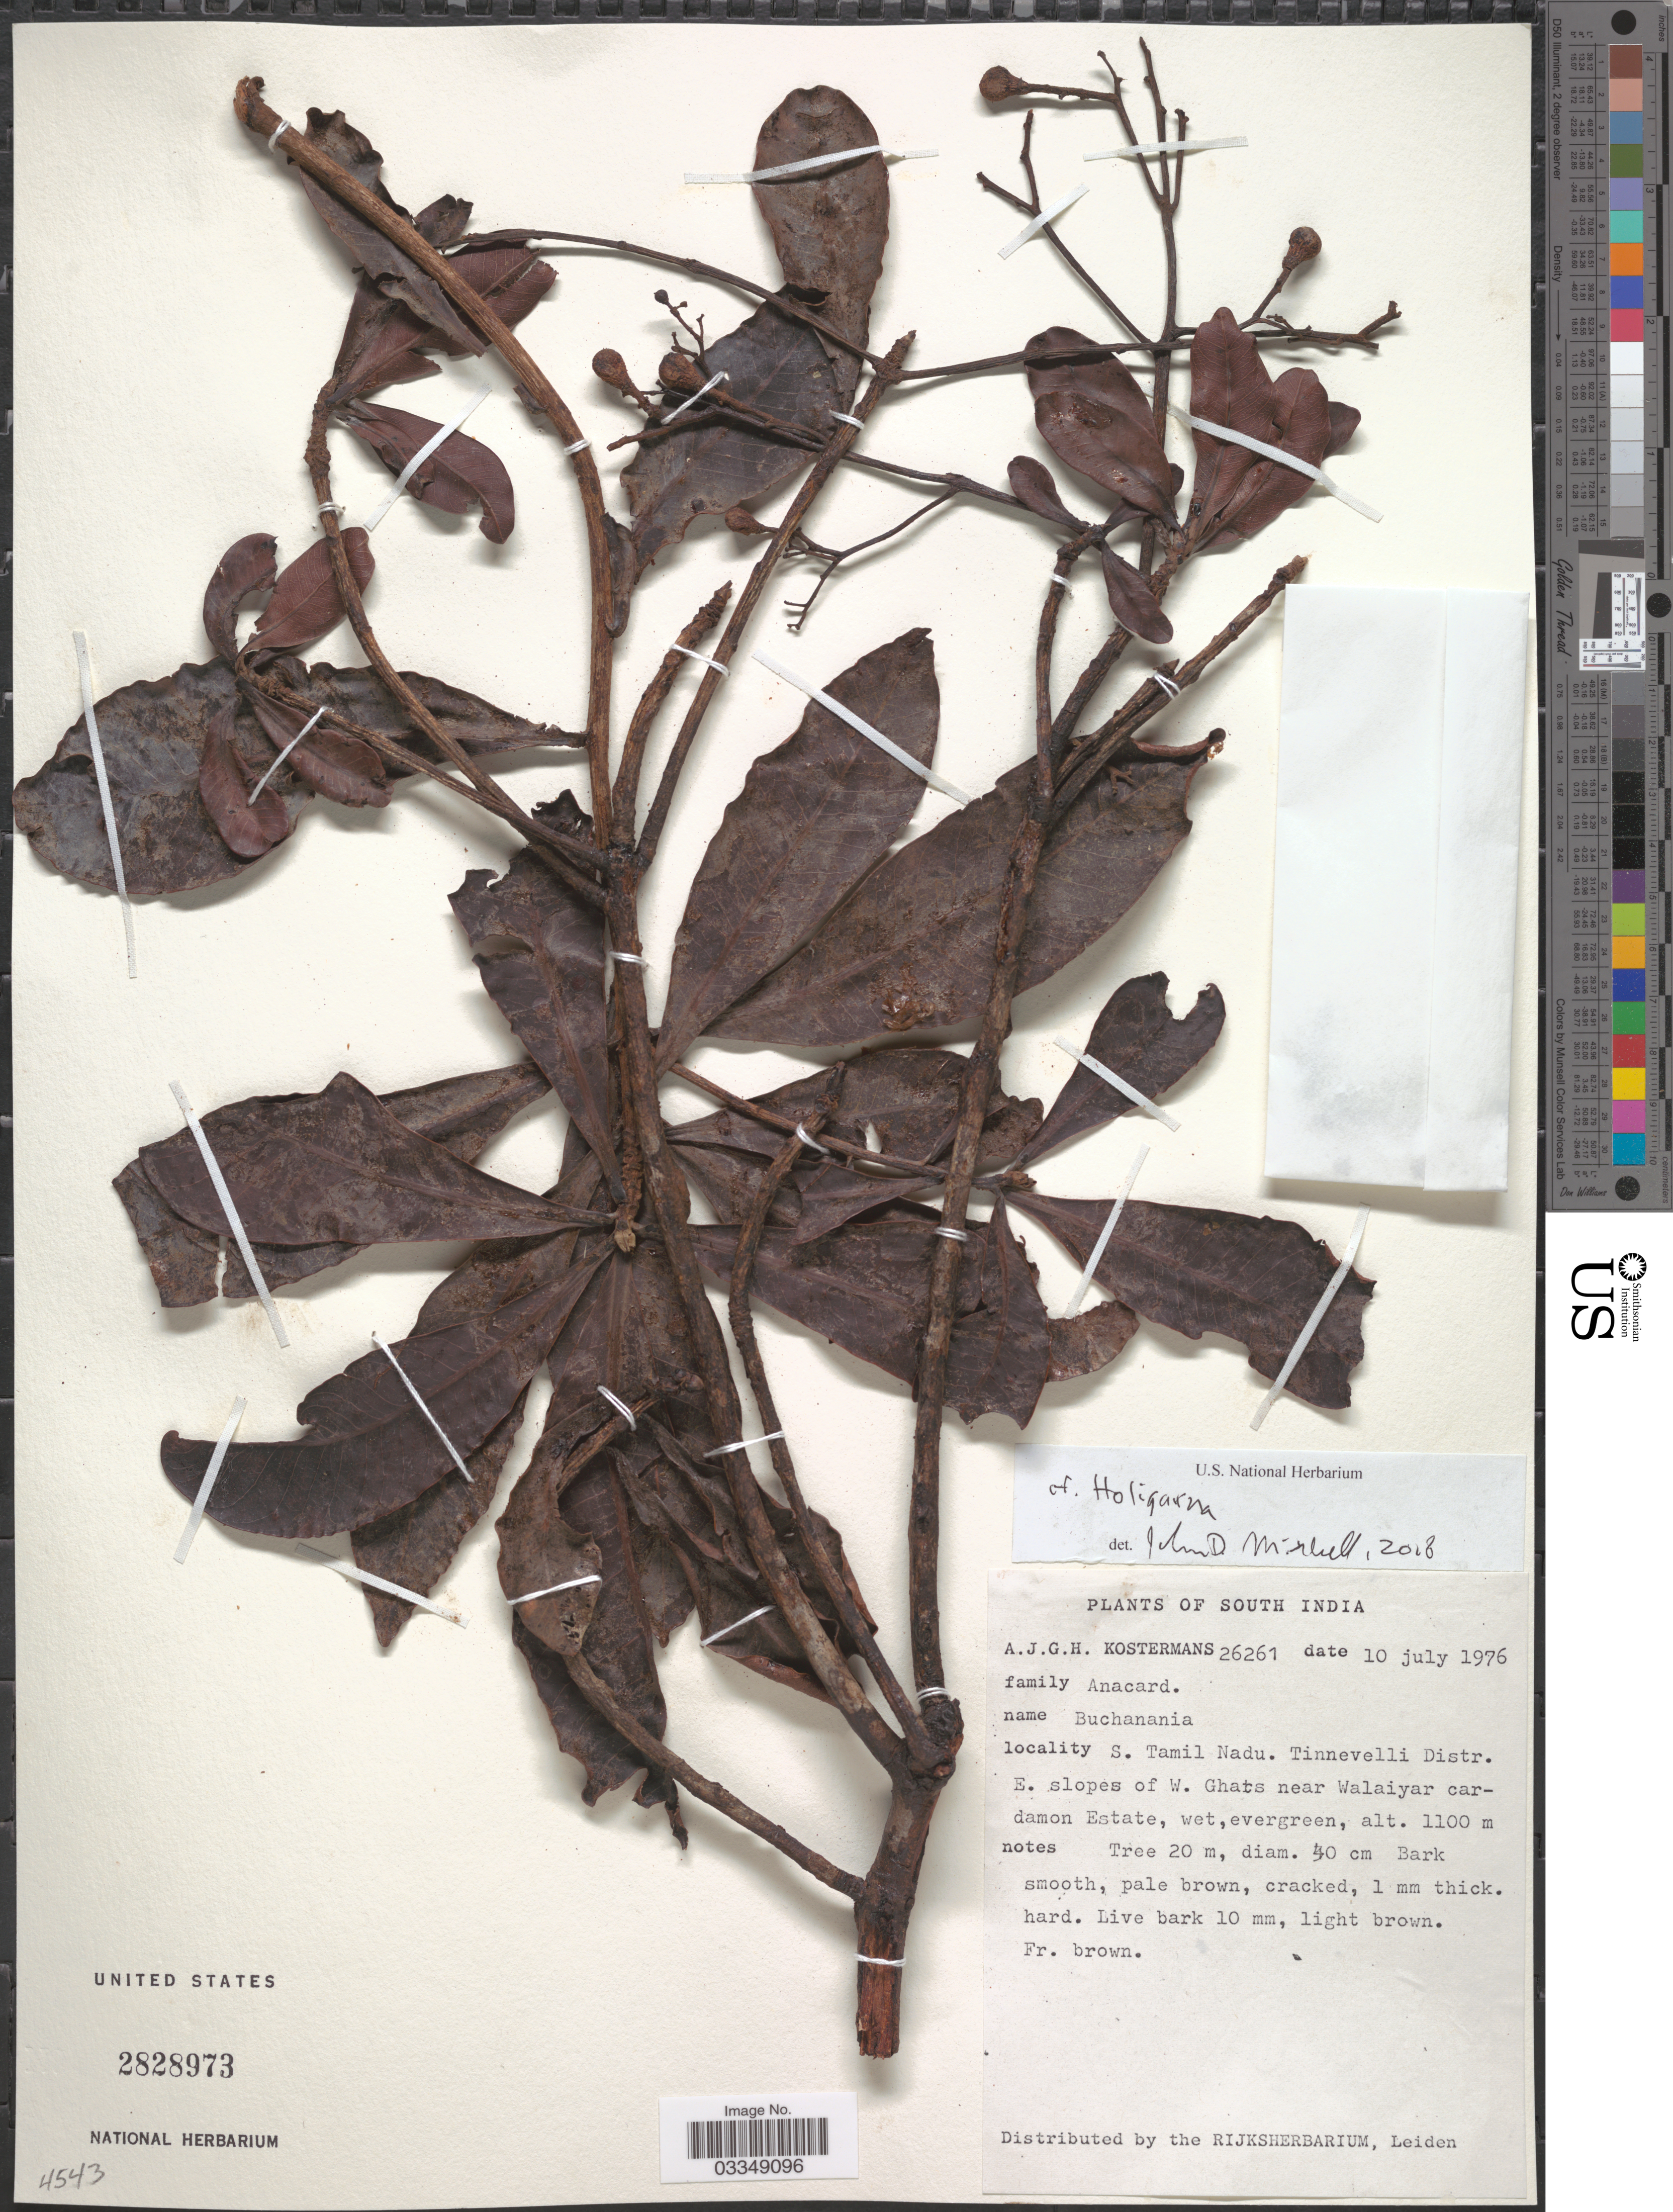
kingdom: Plantae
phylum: Tracheophyta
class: Magnoliopsida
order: Sapindales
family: Anacardiaceae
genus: Holigarna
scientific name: Holigarna sp.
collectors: A. J. G. Kostermans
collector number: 26261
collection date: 1976-07-10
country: India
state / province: Tamil Nadu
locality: South India. S. Tamil Nadu. Tinnevelli Distr. E. slopes of W. Ghats near Walaiyar cardamon Estate.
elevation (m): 1100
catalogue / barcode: US 2828973